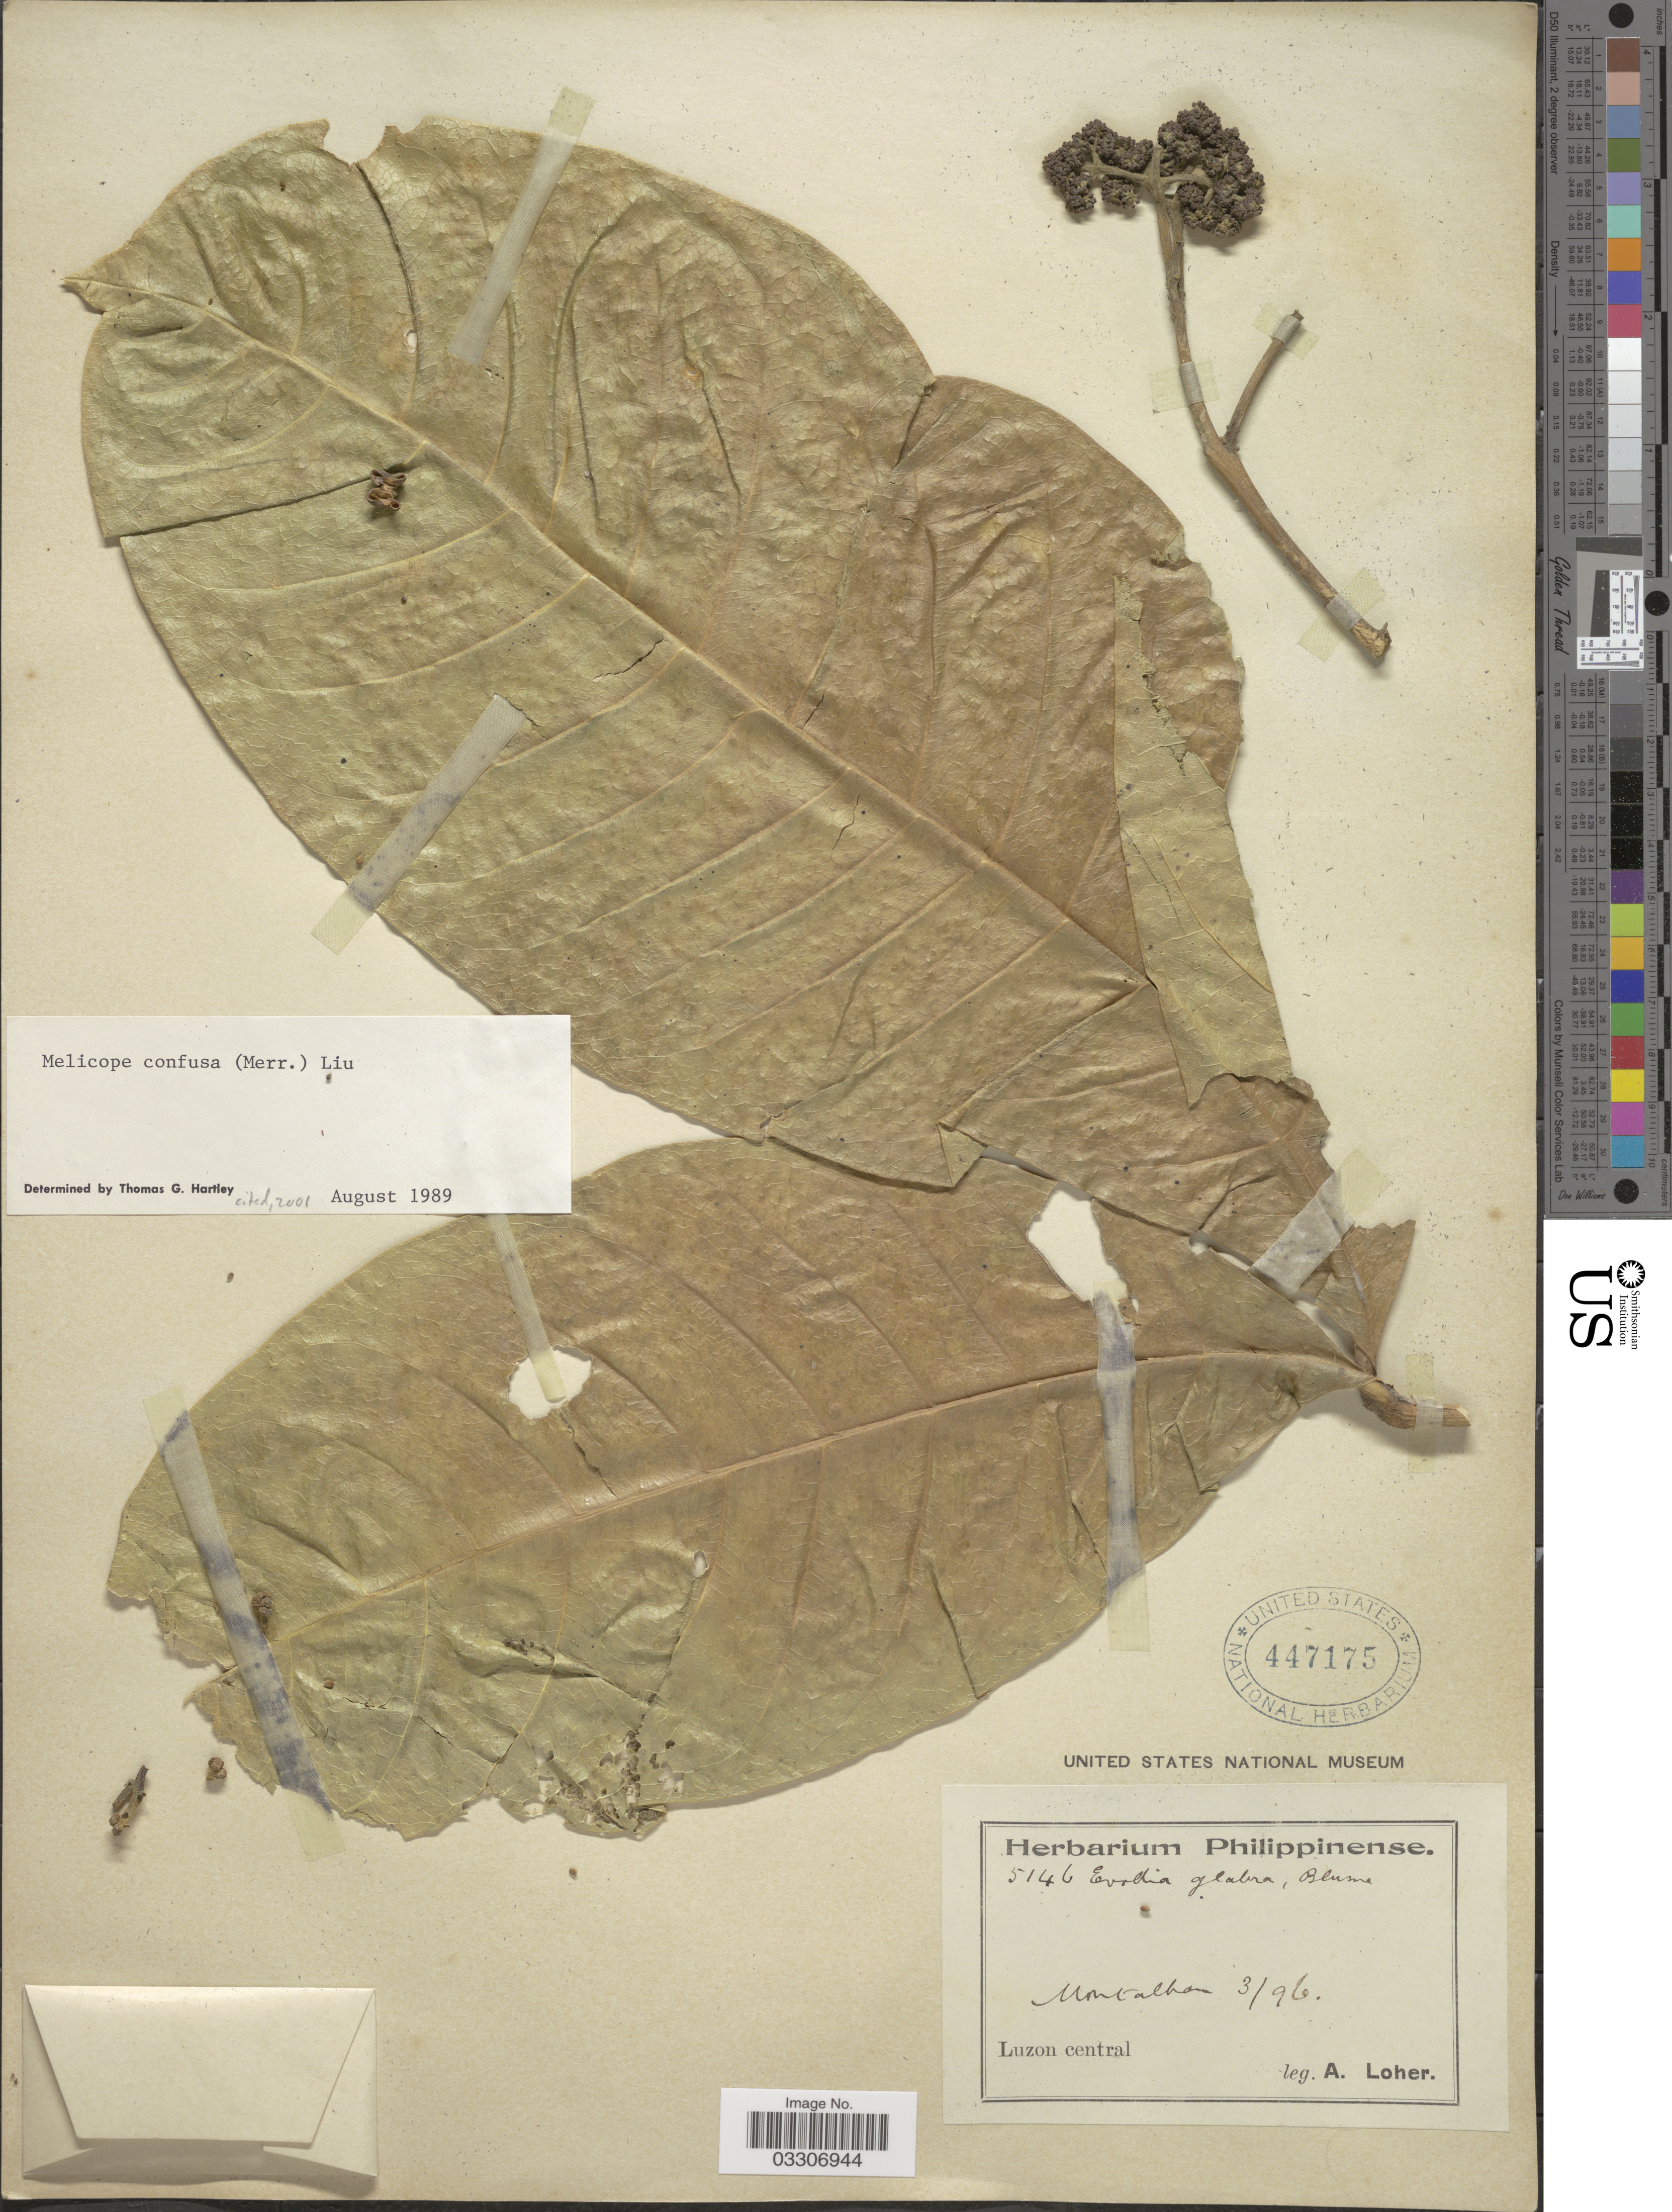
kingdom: Plantae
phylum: Tracheophyta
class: Magnoliopsida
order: Sapindales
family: Rutaceae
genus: Melicope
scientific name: Melicope confusa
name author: (Merr.) P.S. Liu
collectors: A. Loher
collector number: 5146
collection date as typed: Transcribed d/m/y: /3/96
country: Philippines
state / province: Central Luzon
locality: Montalban, Luzon central.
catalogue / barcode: US 447175